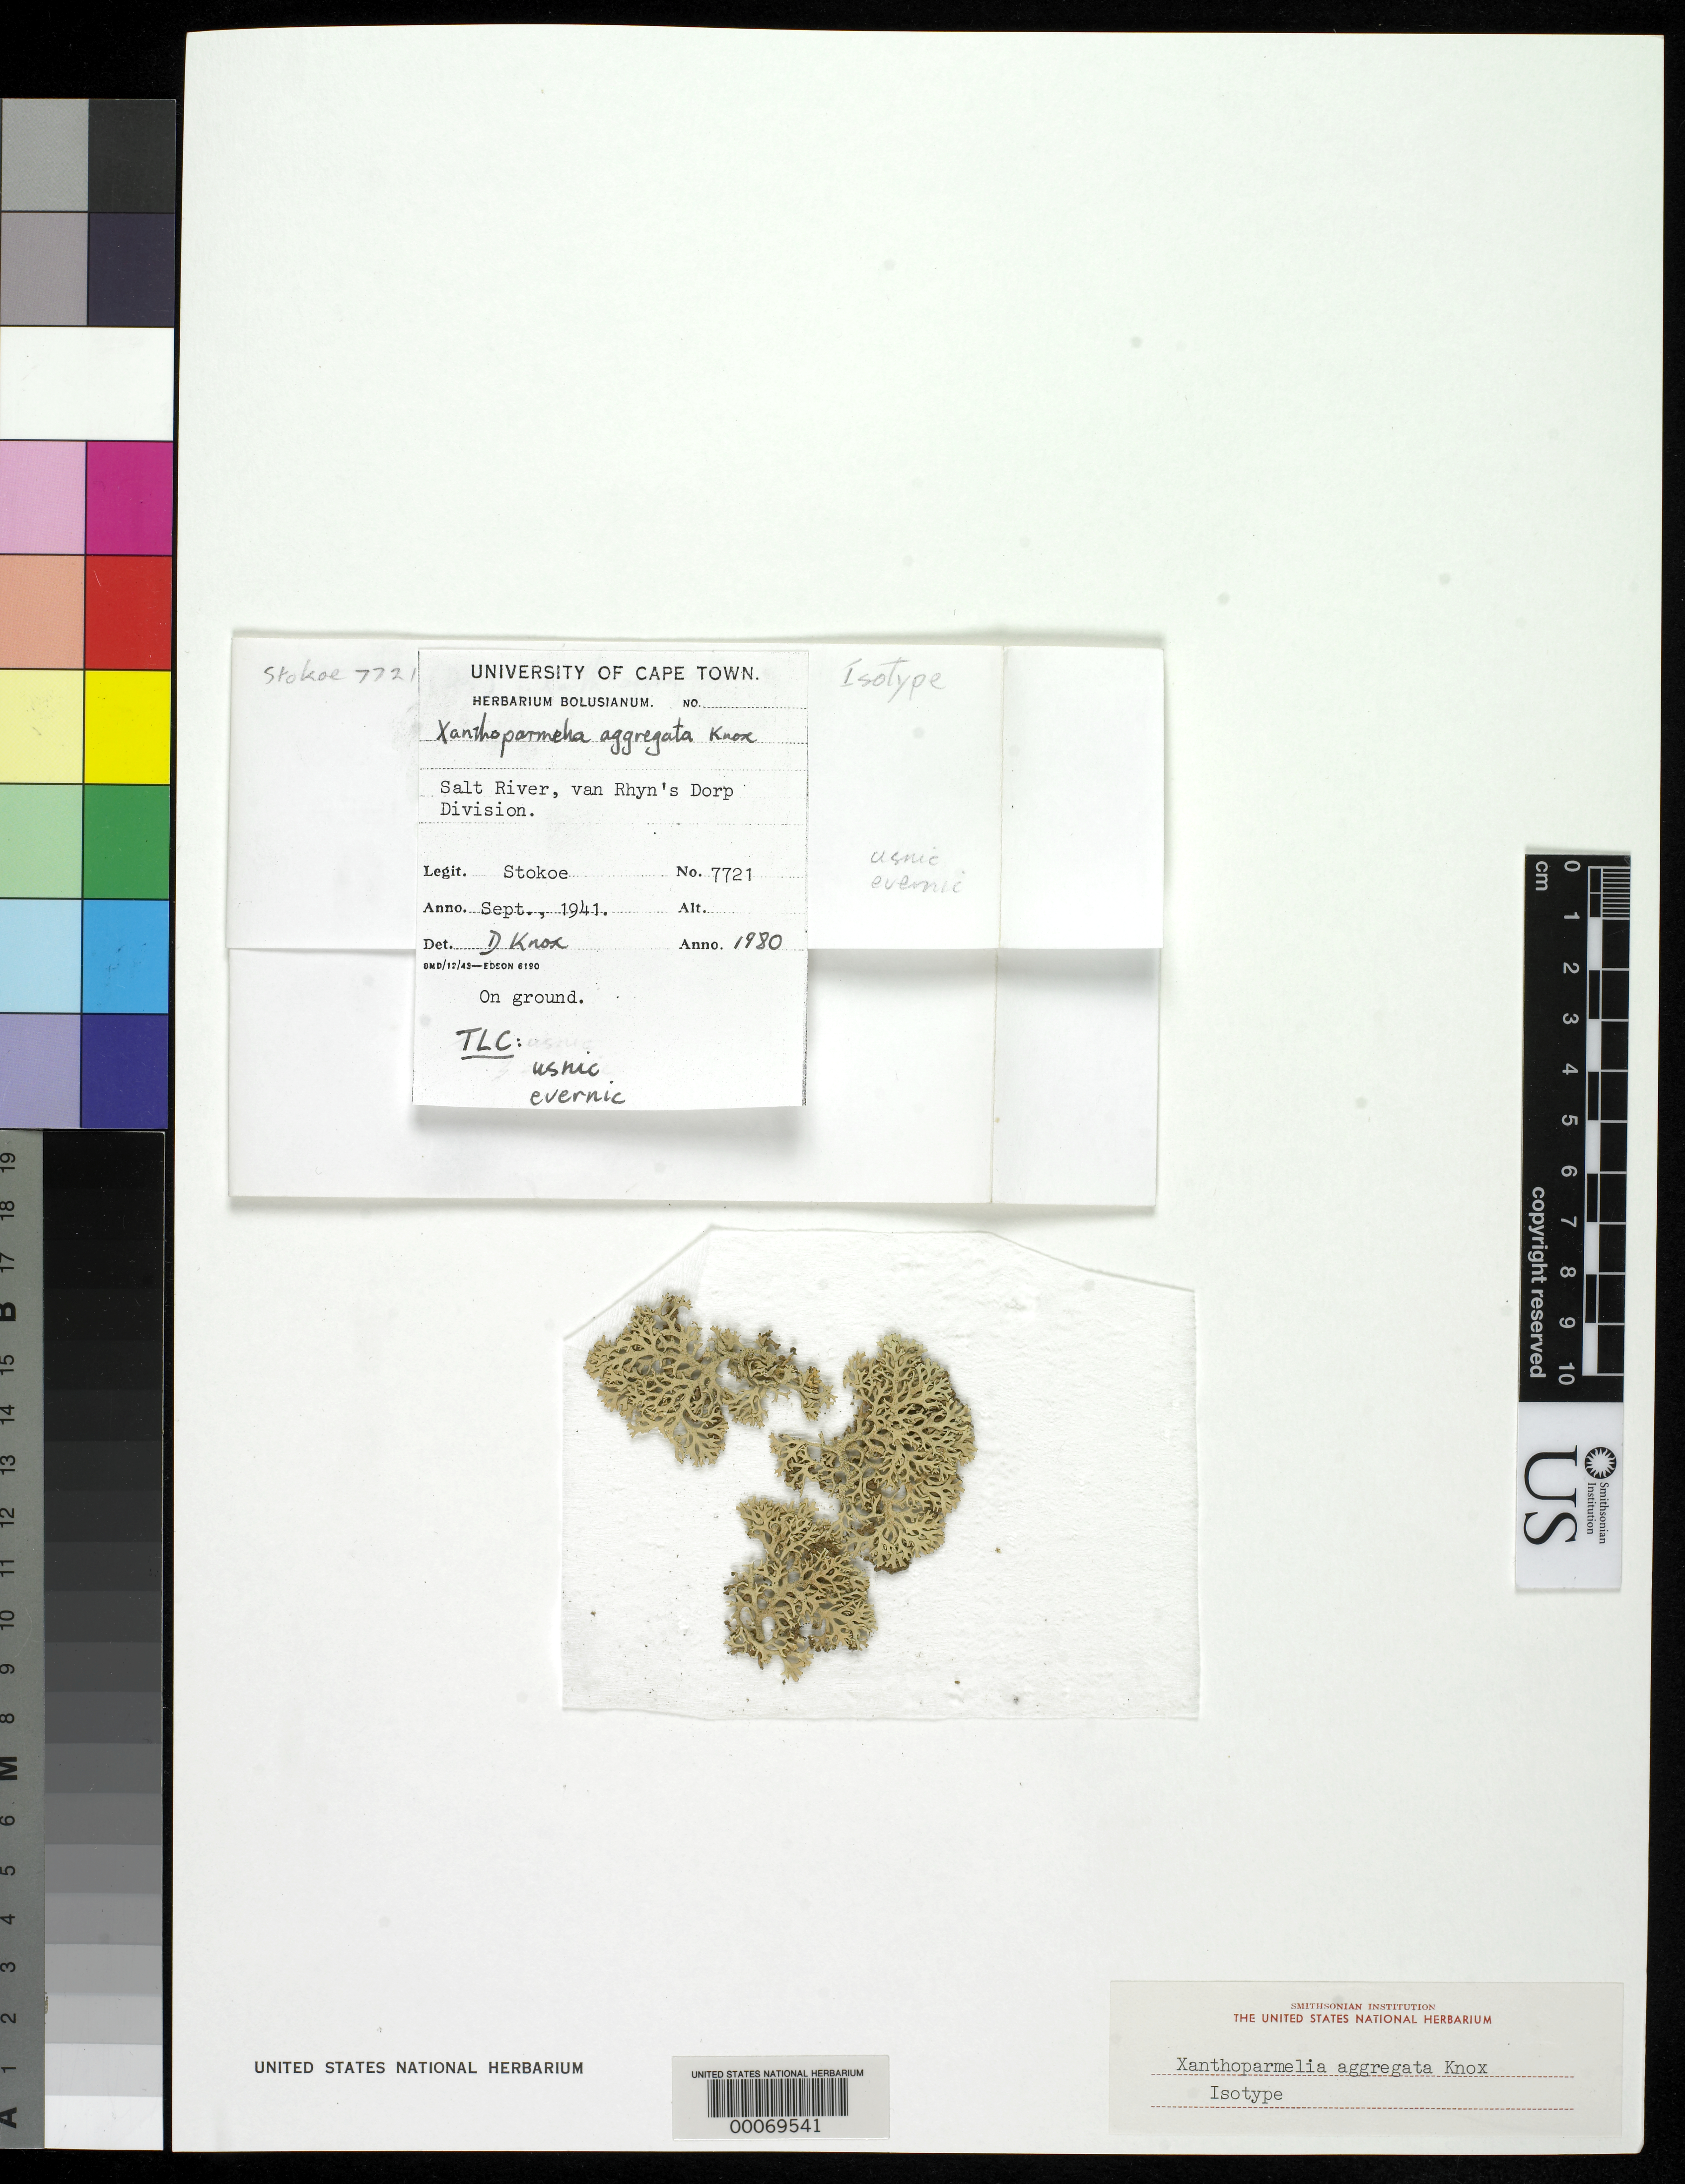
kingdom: Fungi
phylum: Ascomycota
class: Lecanoromycetes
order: Lecanorales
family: Parmeliaceae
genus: Xanthoparmelia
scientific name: Xanthoparmelia aggregata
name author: M.D.E. Knox in M.D.E. Knox & Brusse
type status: Isotype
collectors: -. Stokoe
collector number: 7721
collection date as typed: Sep 1941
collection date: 1941-09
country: South Africa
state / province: Western Cape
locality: Van Rhyn's Dorp Division, Salt River.